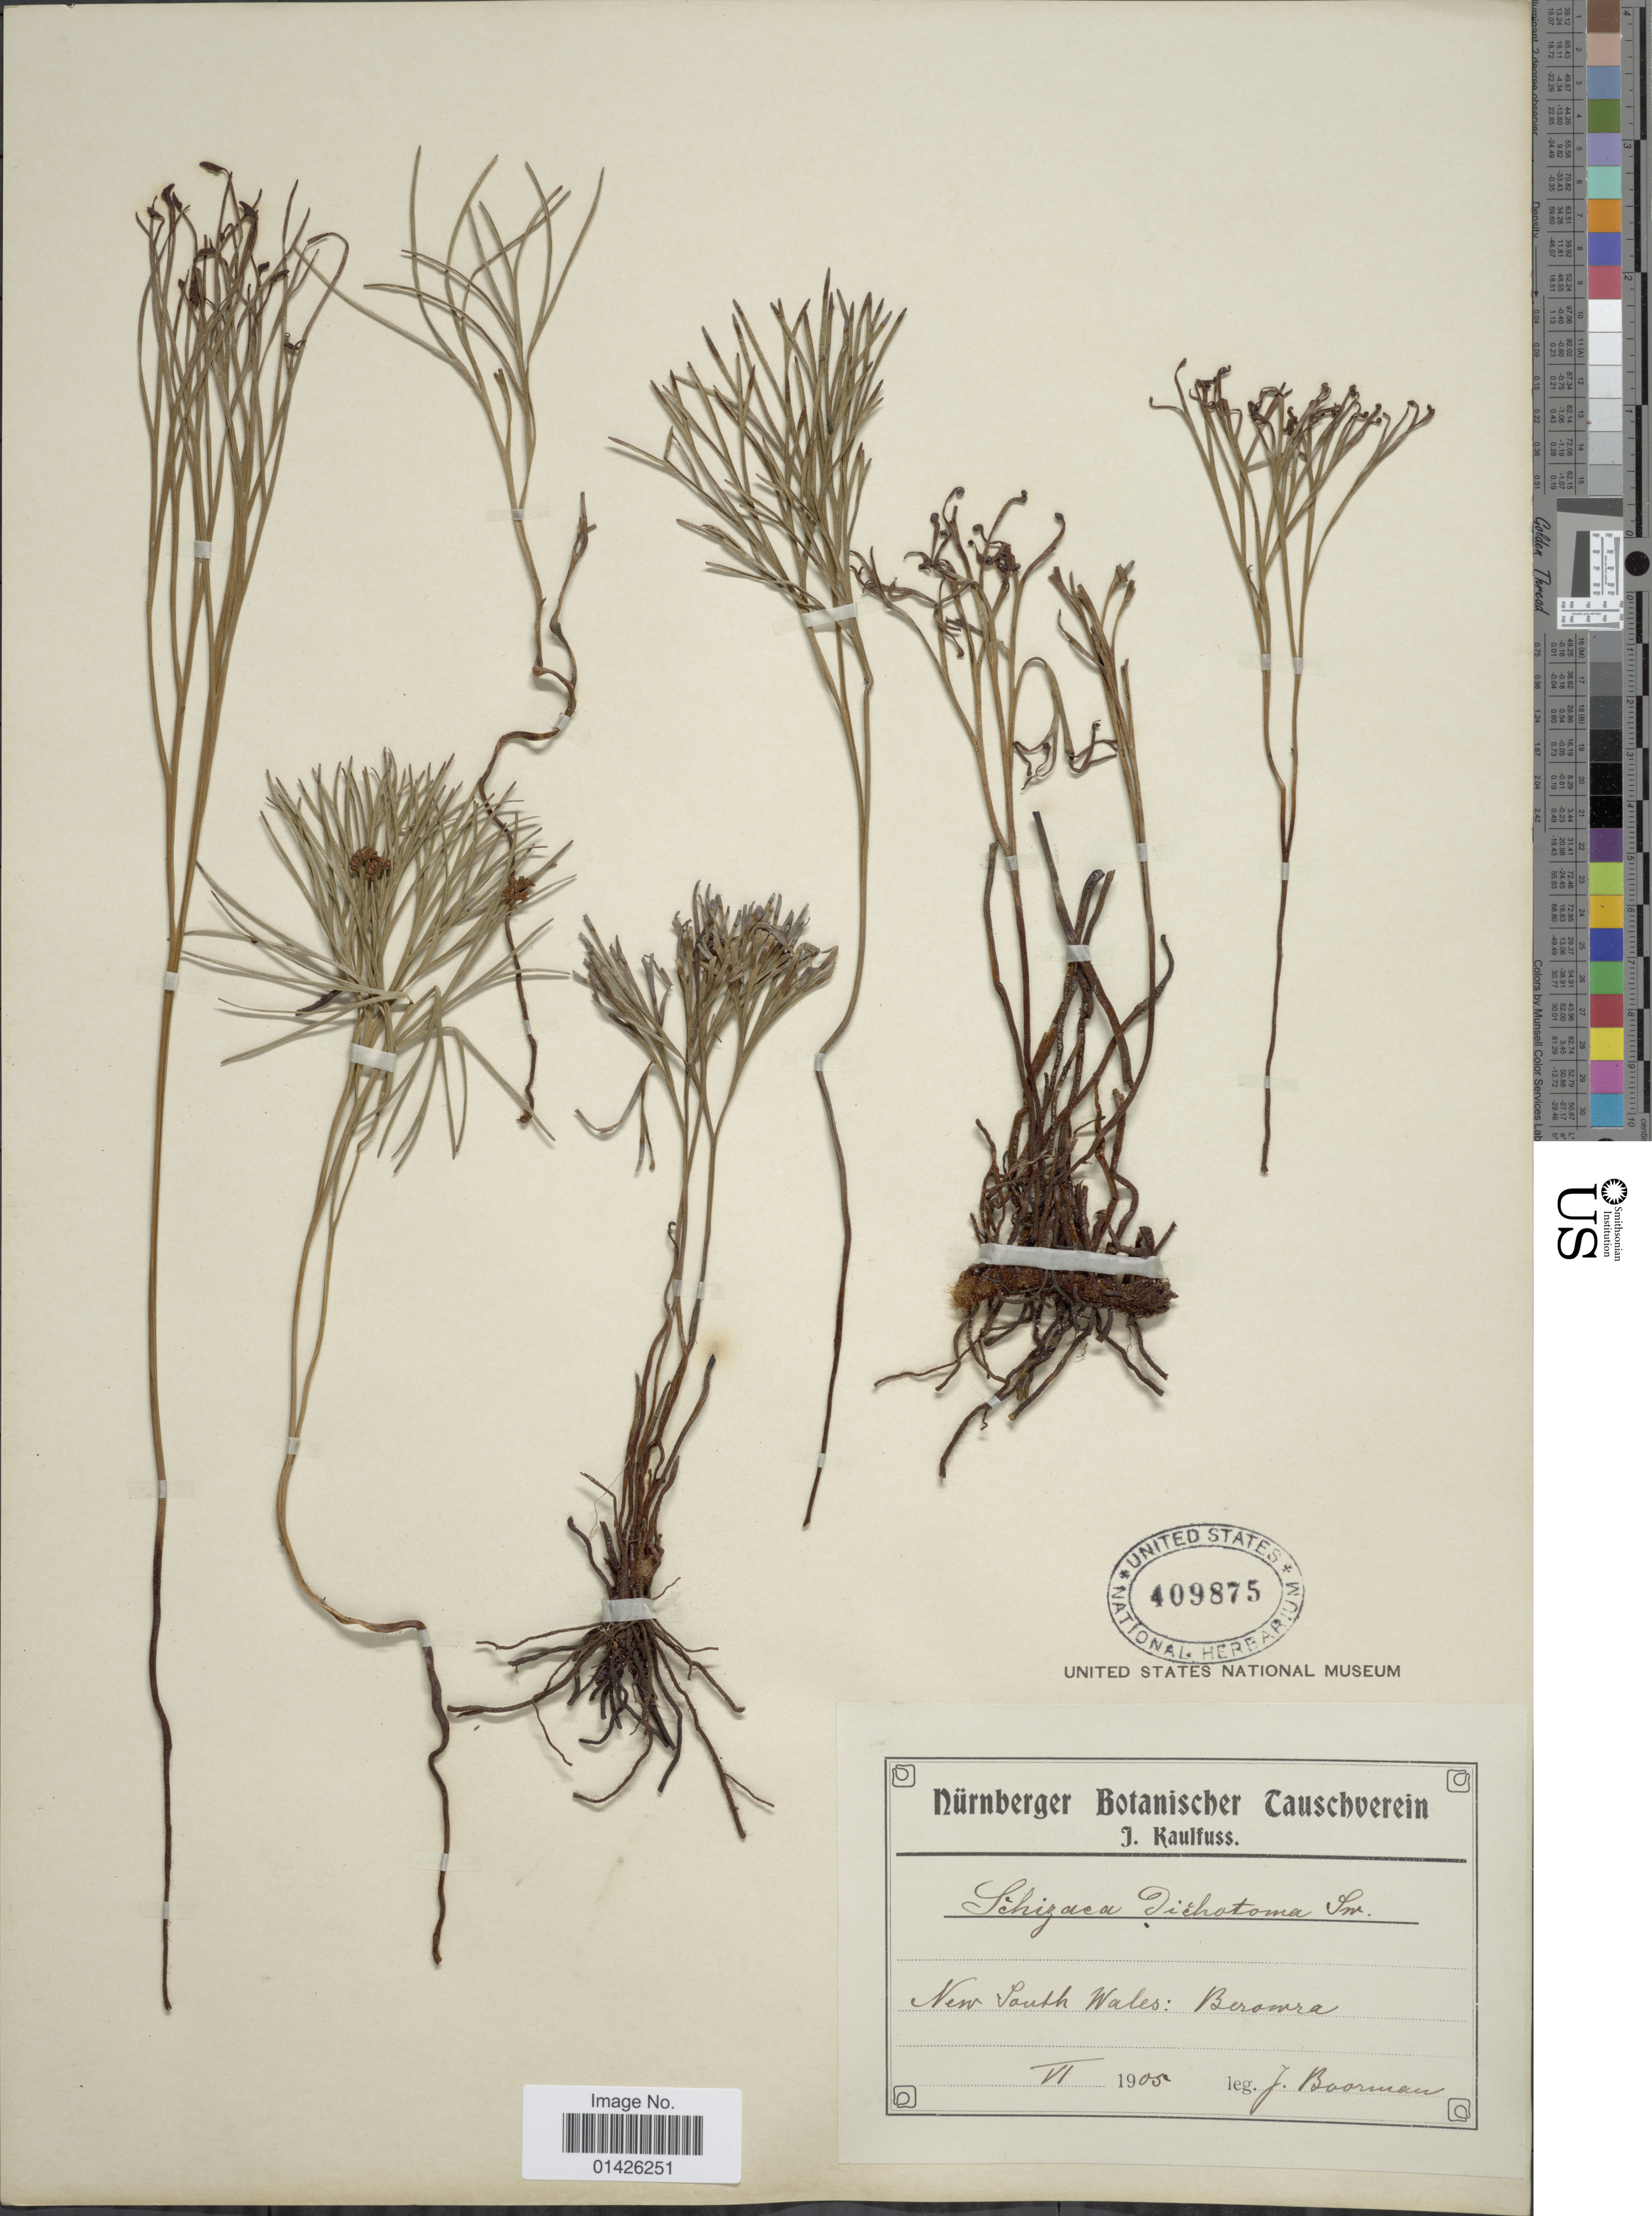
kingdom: Plantae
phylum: Tracheophyta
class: Polypodiopsida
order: Schizaeales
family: Schizaeaceae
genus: Schizaea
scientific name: Schizaea dichotoma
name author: (L.) J. Sm.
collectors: J. Boorman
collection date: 1905-06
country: Australia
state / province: New South Wales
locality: Beromra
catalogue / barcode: US 409875